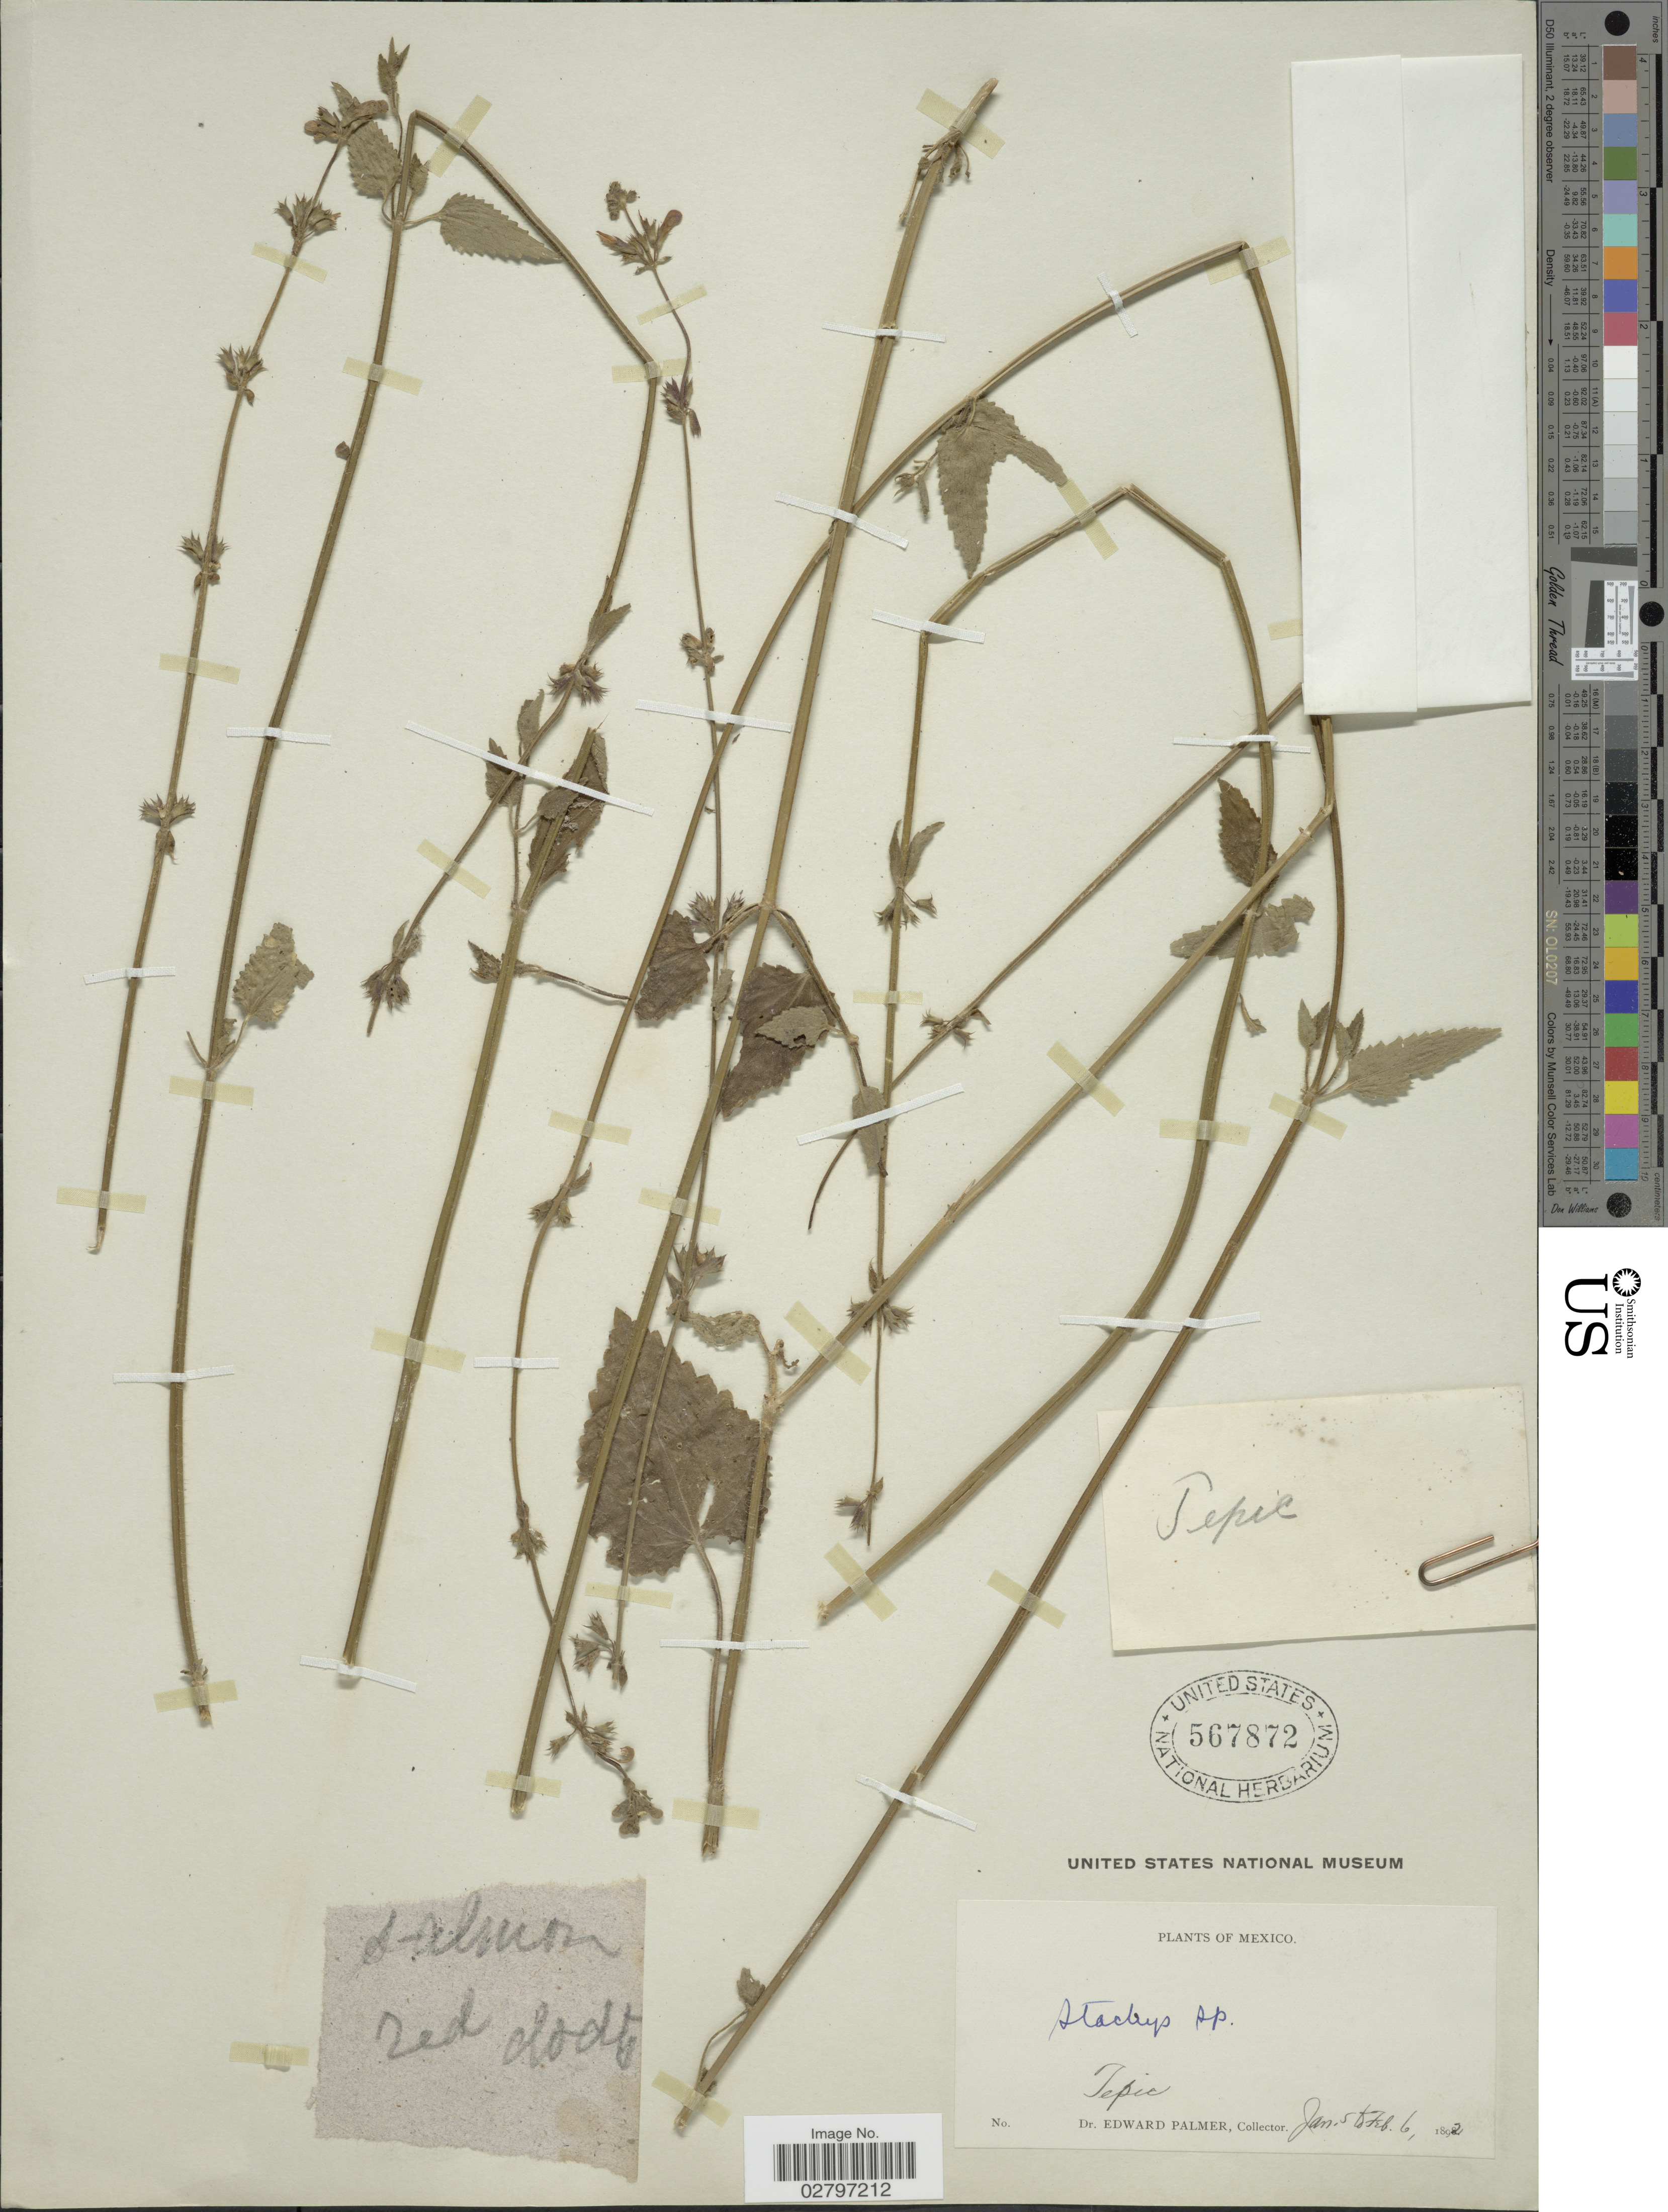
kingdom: Plantae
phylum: Tracheophyta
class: Magnoliopsida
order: Lamiales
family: Lamiaceae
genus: Stachys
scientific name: Stachys sp.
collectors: E. Palmer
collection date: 1892-01-05/1892-02-06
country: Mexico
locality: Tepic.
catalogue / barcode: US 567872